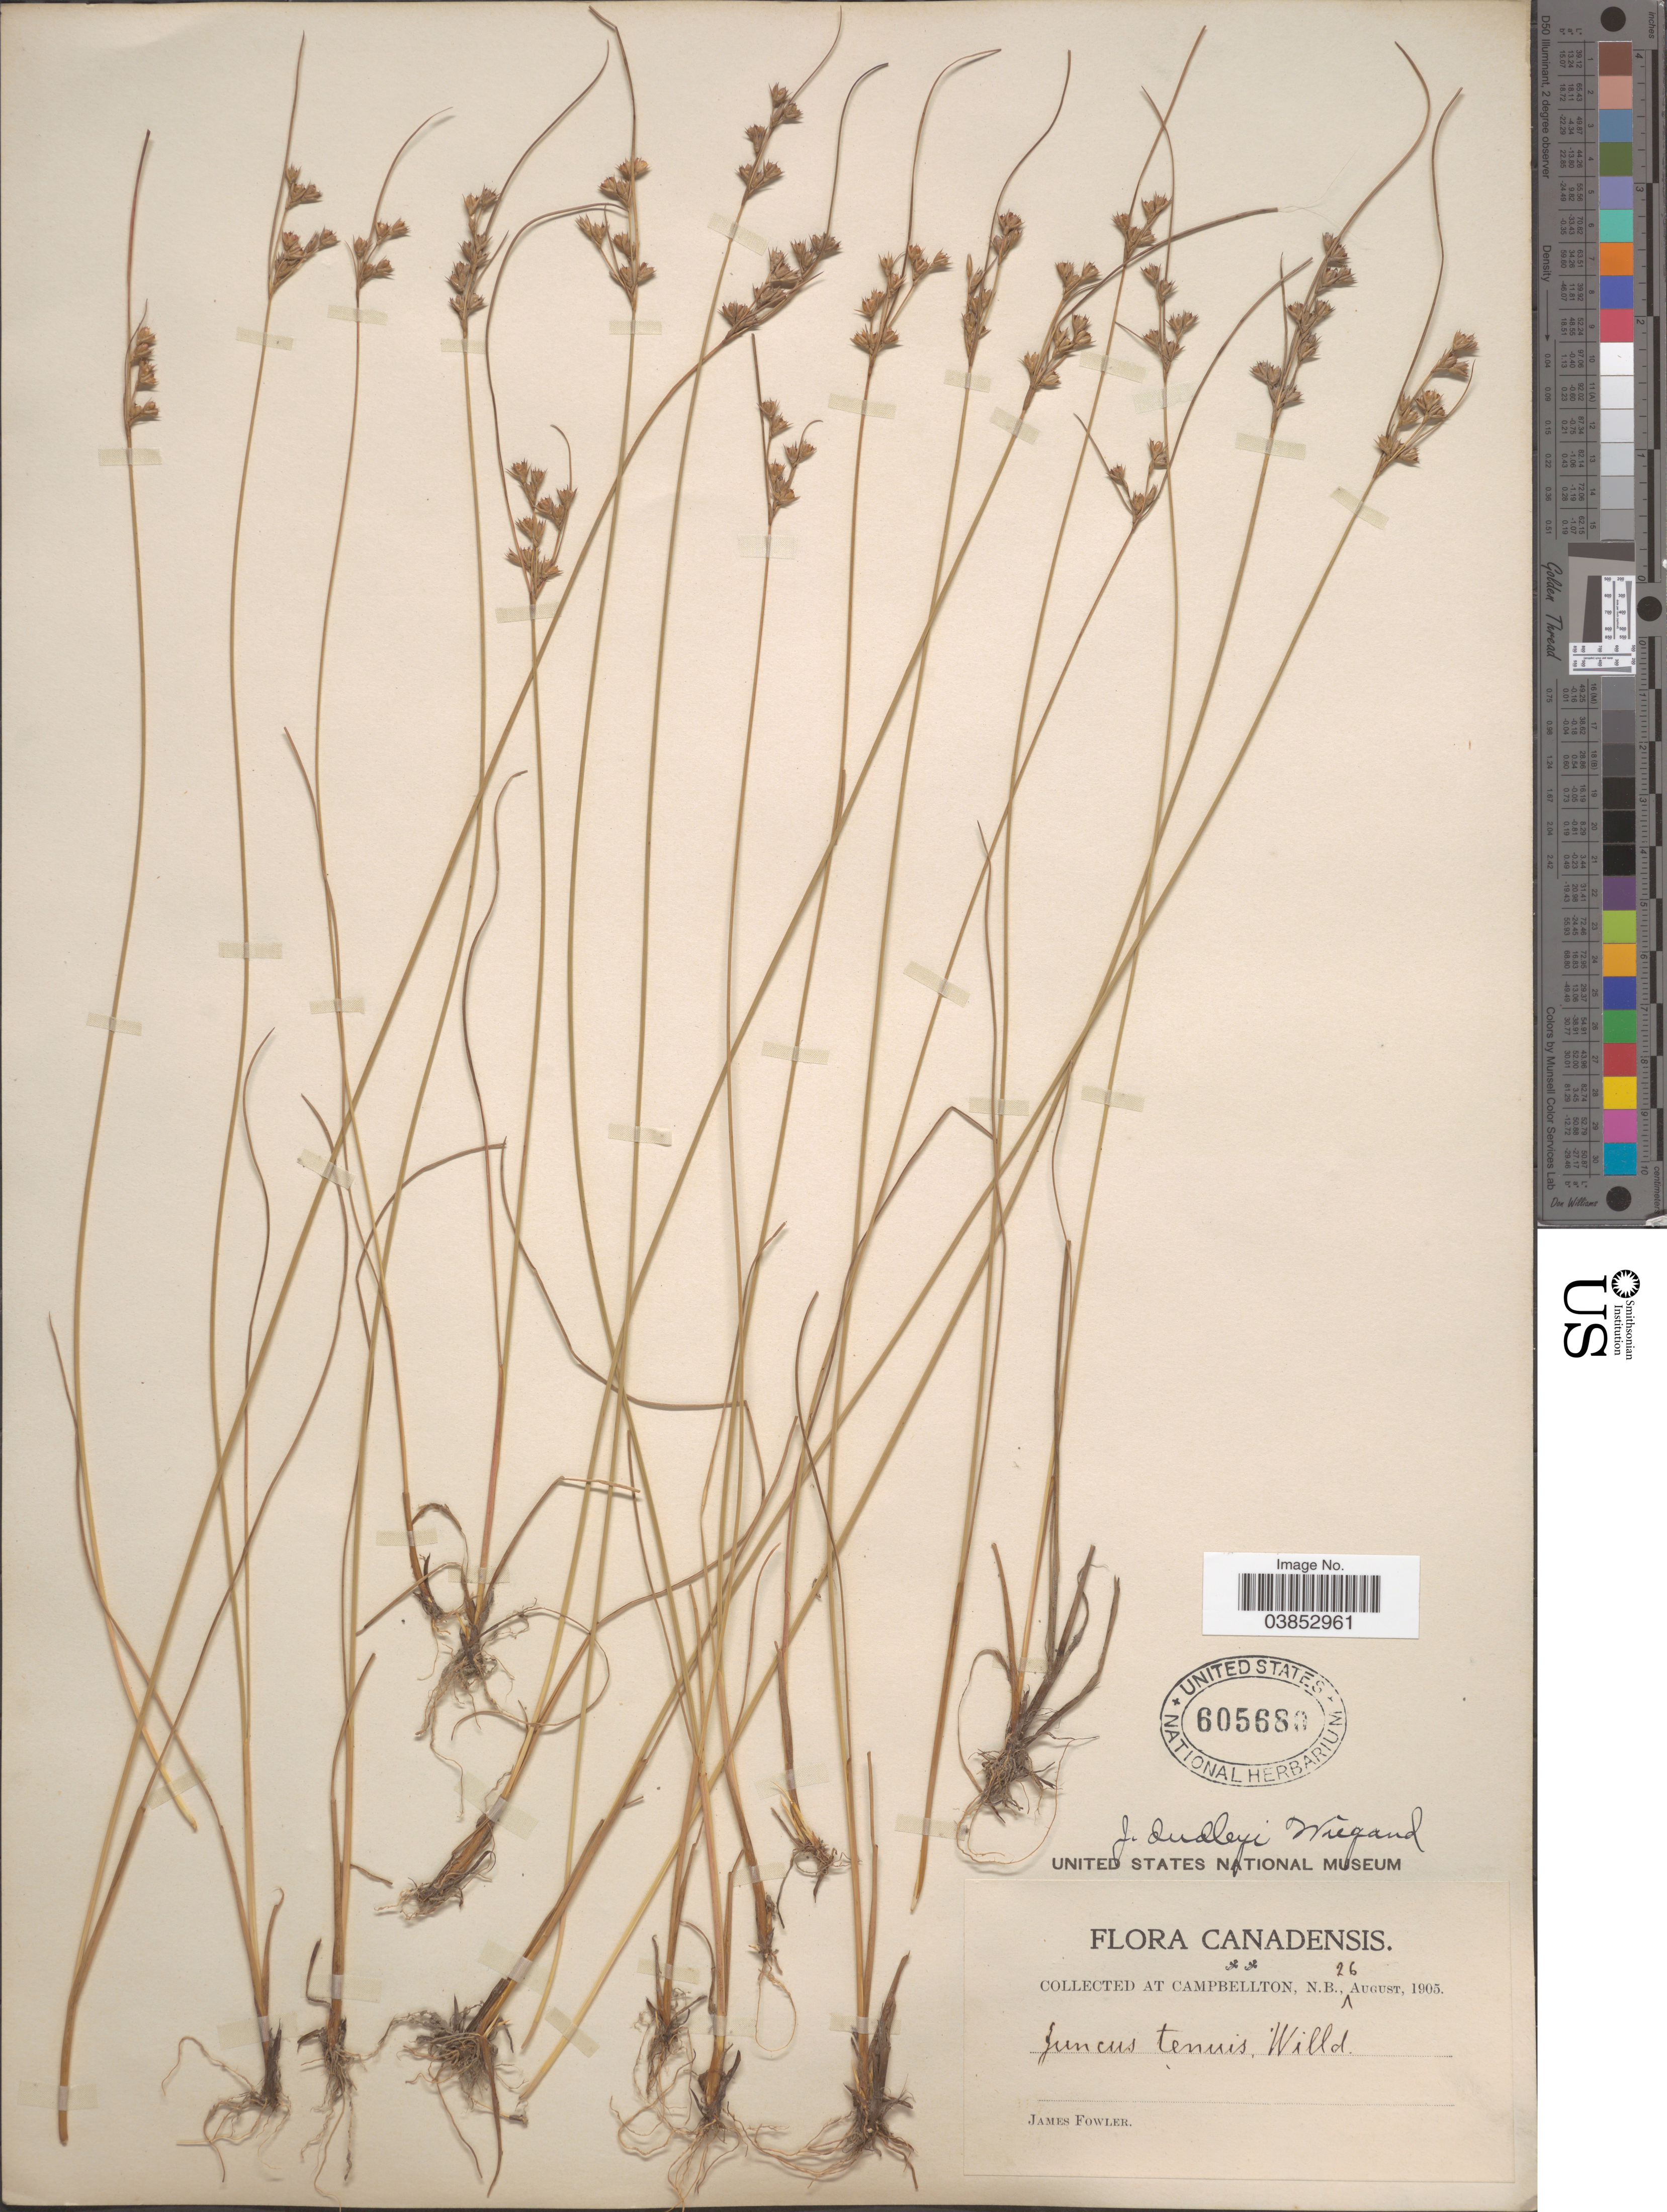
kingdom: Plantae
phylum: Tracheophyta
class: Liliopsida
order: Poales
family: Juncaceae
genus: Juncus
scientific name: Juncus dudleyi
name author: Wiegand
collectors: J. P. Fowler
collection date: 1905-08-26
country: Canada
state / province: New Brunswick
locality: At Campbellton.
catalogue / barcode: US 605680